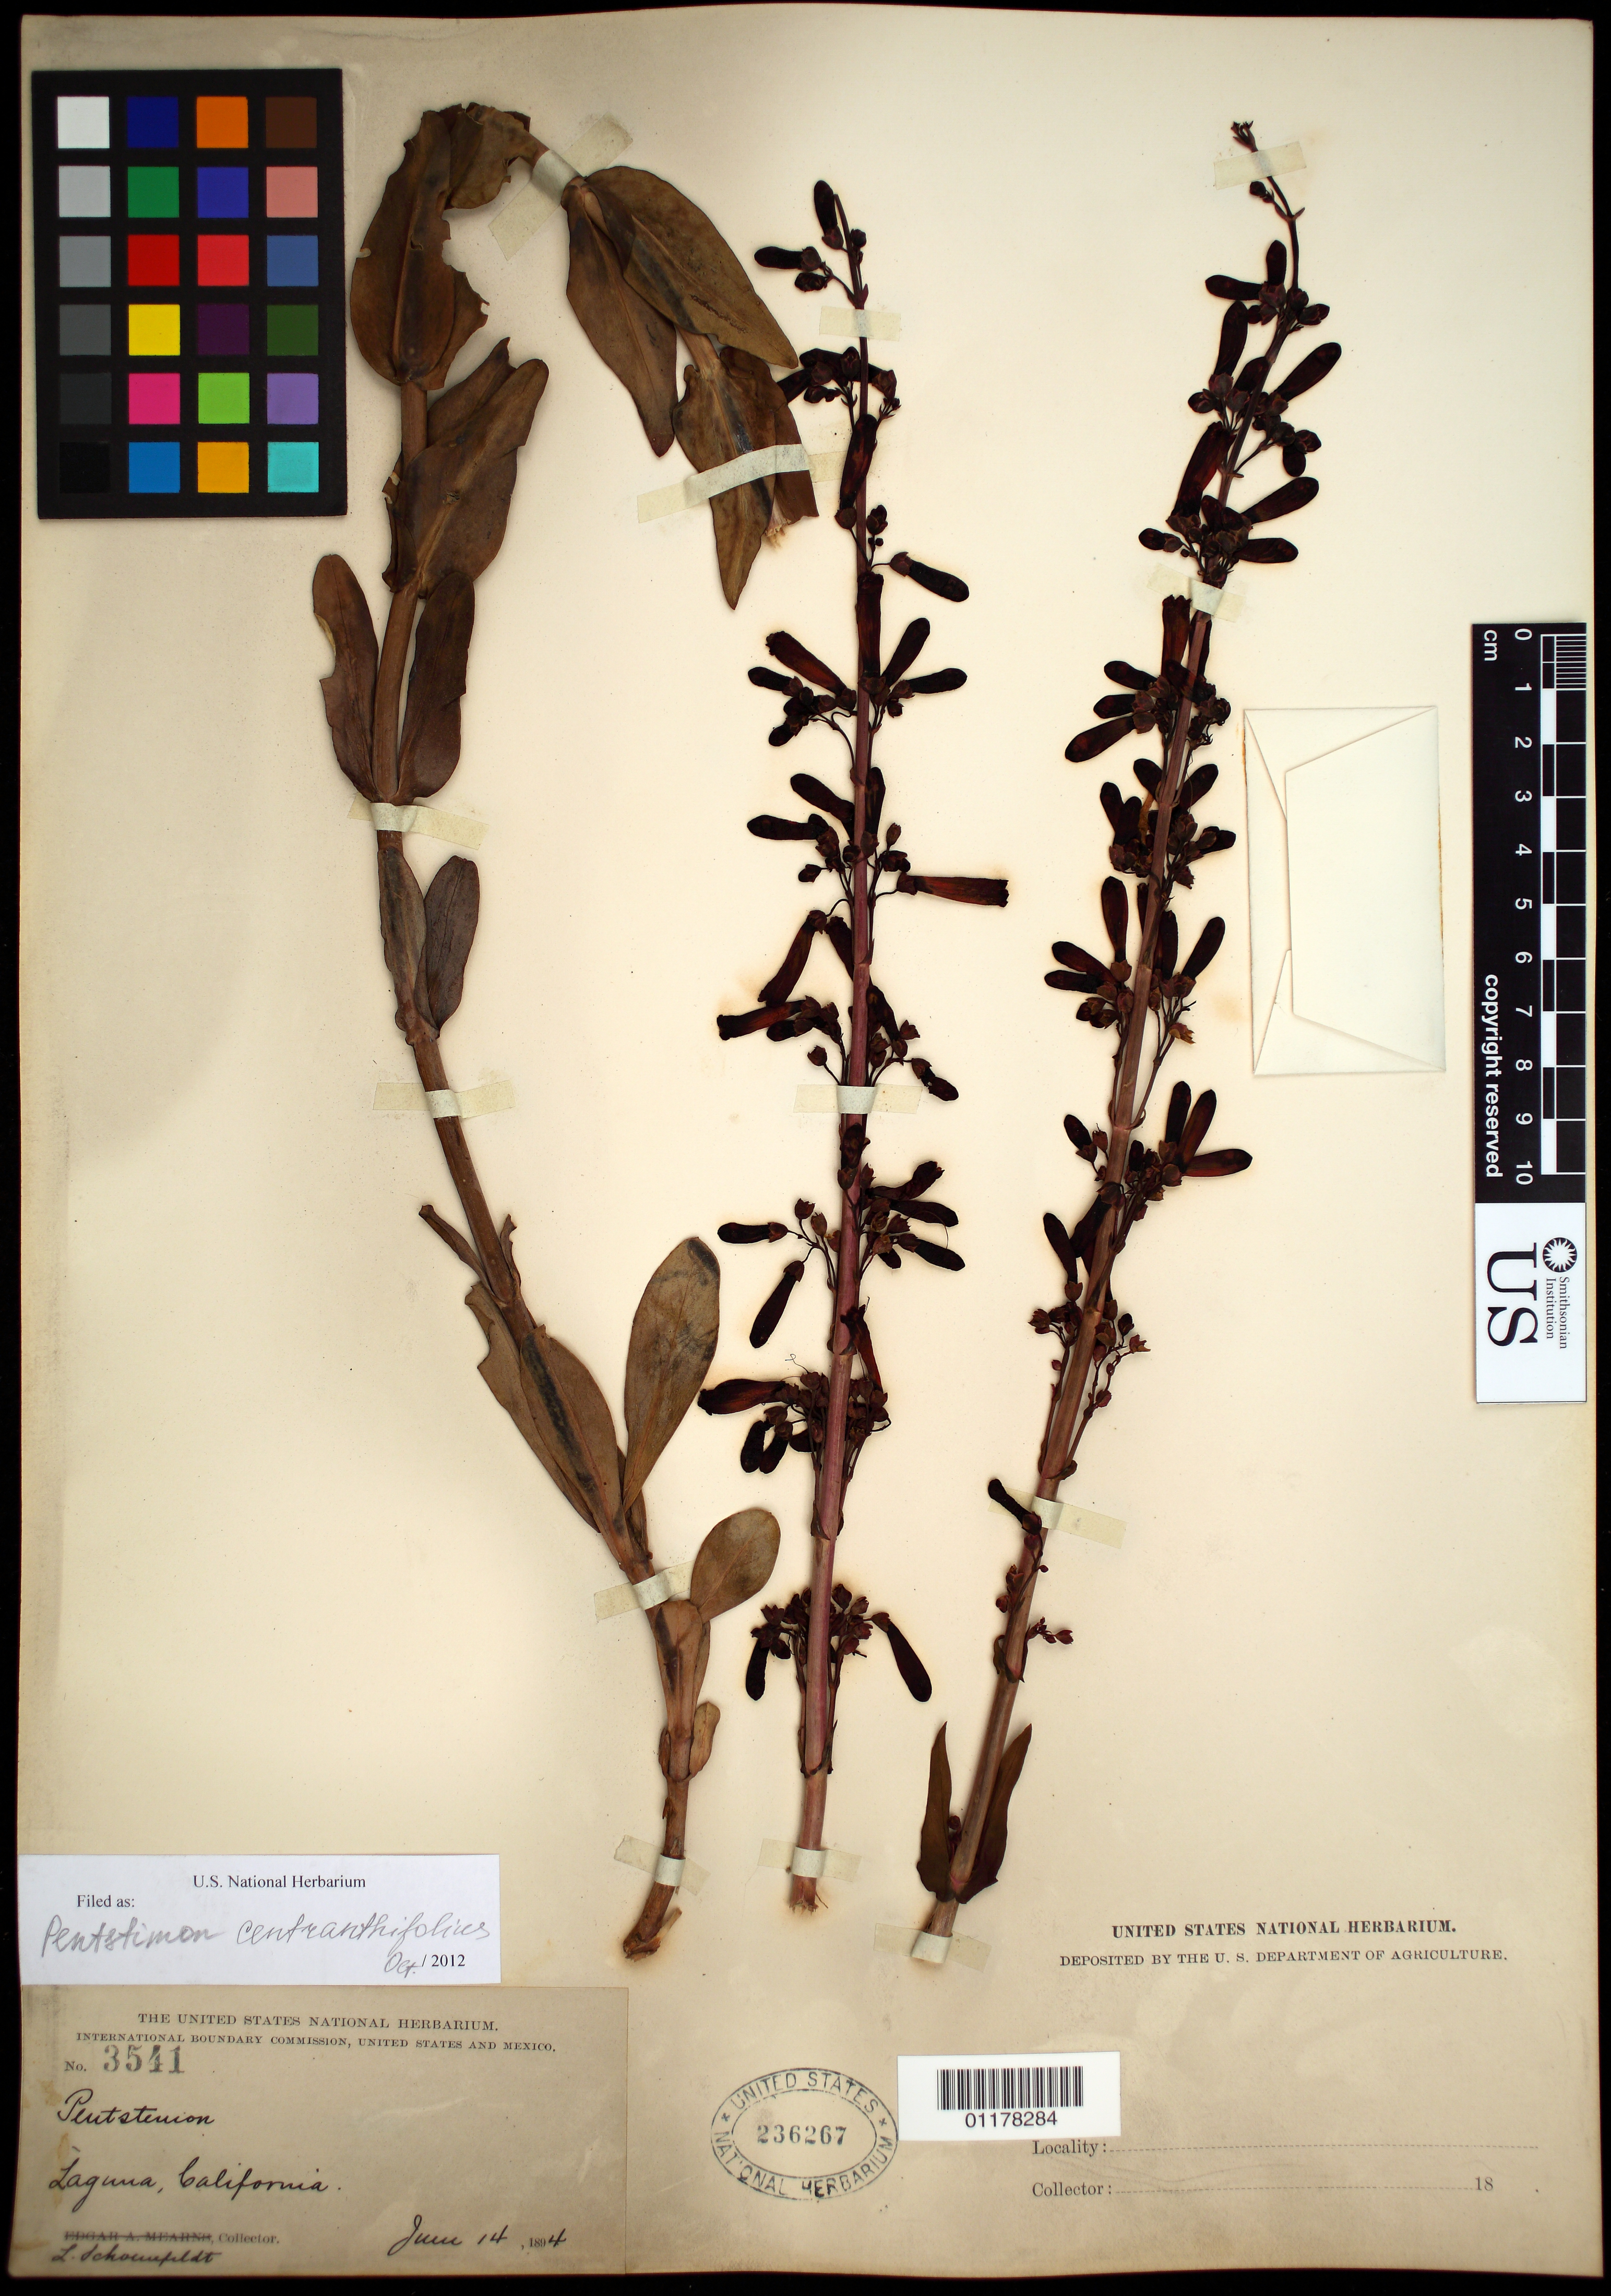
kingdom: Plantae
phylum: Tracheophyta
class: Magnoliopsida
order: Lamiales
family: Plantaginaceae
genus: Penstemon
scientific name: Penstemon centranthifolius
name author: Benth.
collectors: L. Schounfeldt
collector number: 3541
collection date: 1894-06-14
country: United States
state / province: California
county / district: Orange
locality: Laguna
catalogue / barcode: US 236267